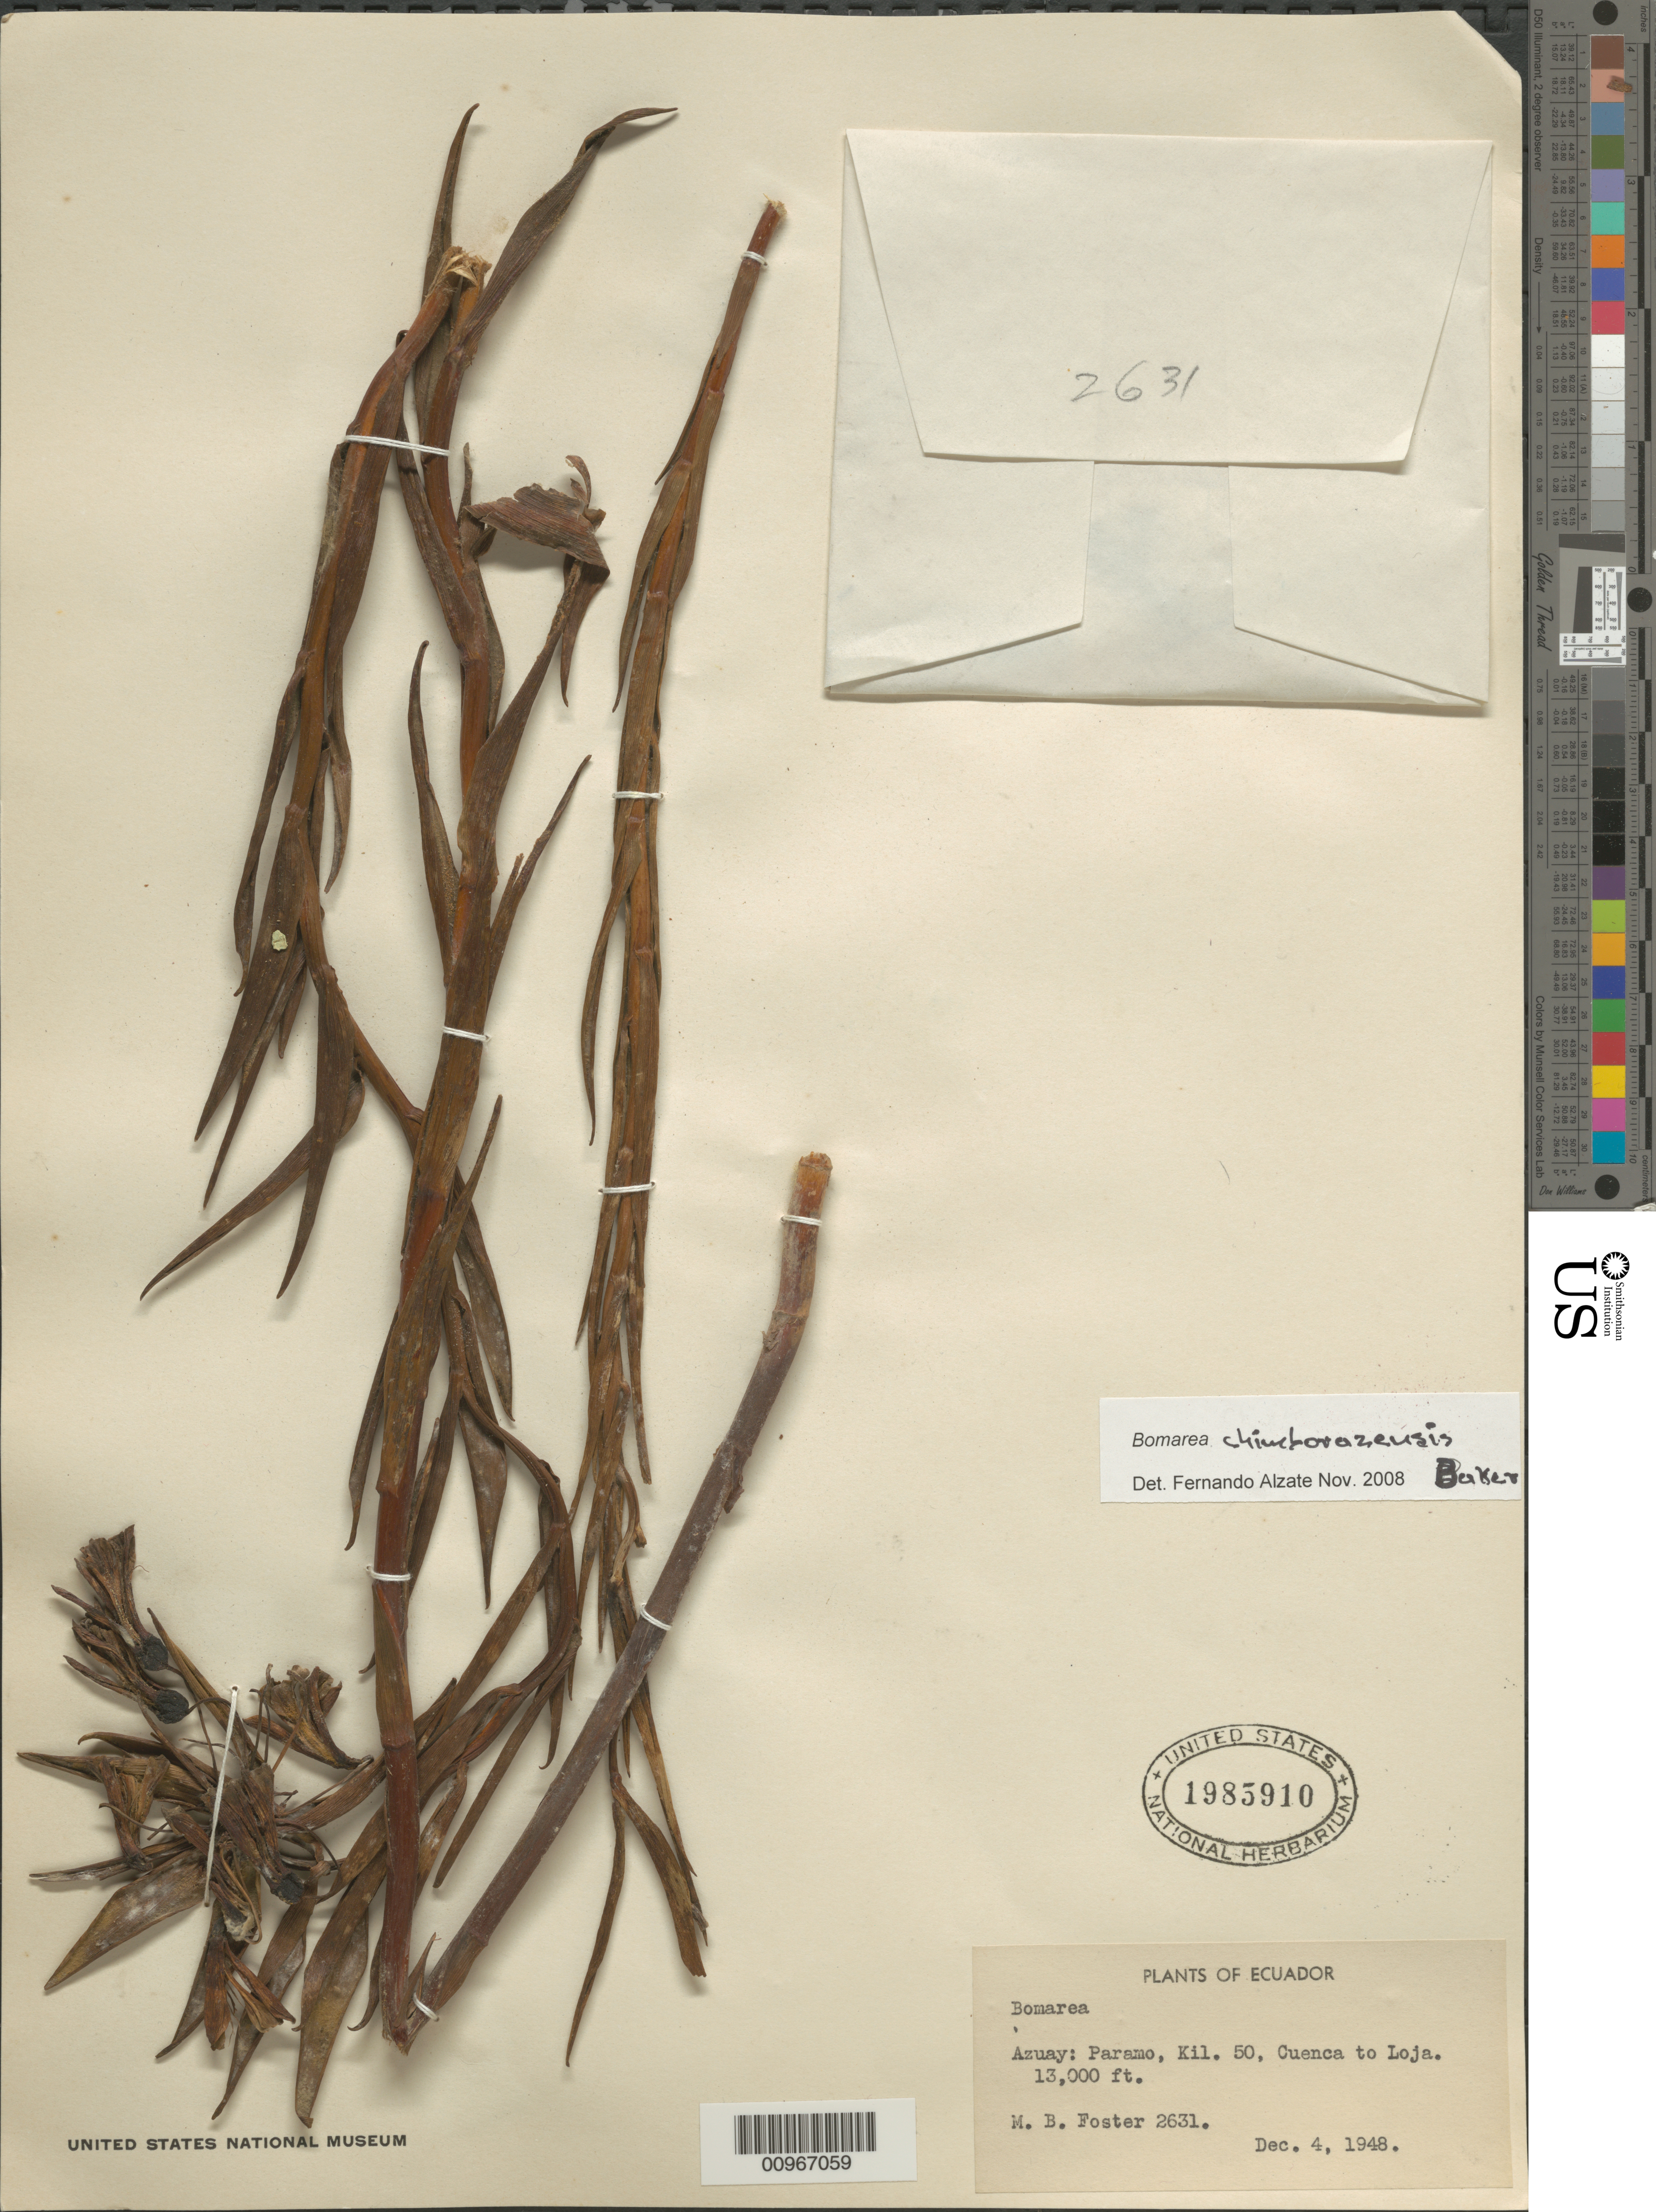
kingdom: Plantae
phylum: Tracheophyta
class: Liliopsida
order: Liliales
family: Alstroemeriaceae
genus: Bomarea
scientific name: Bomarea sp.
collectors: M. B. Foster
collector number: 2631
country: Ecuador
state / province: Azuay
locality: Cuenca to Loja.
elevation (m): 3962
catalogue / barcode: US 1985910